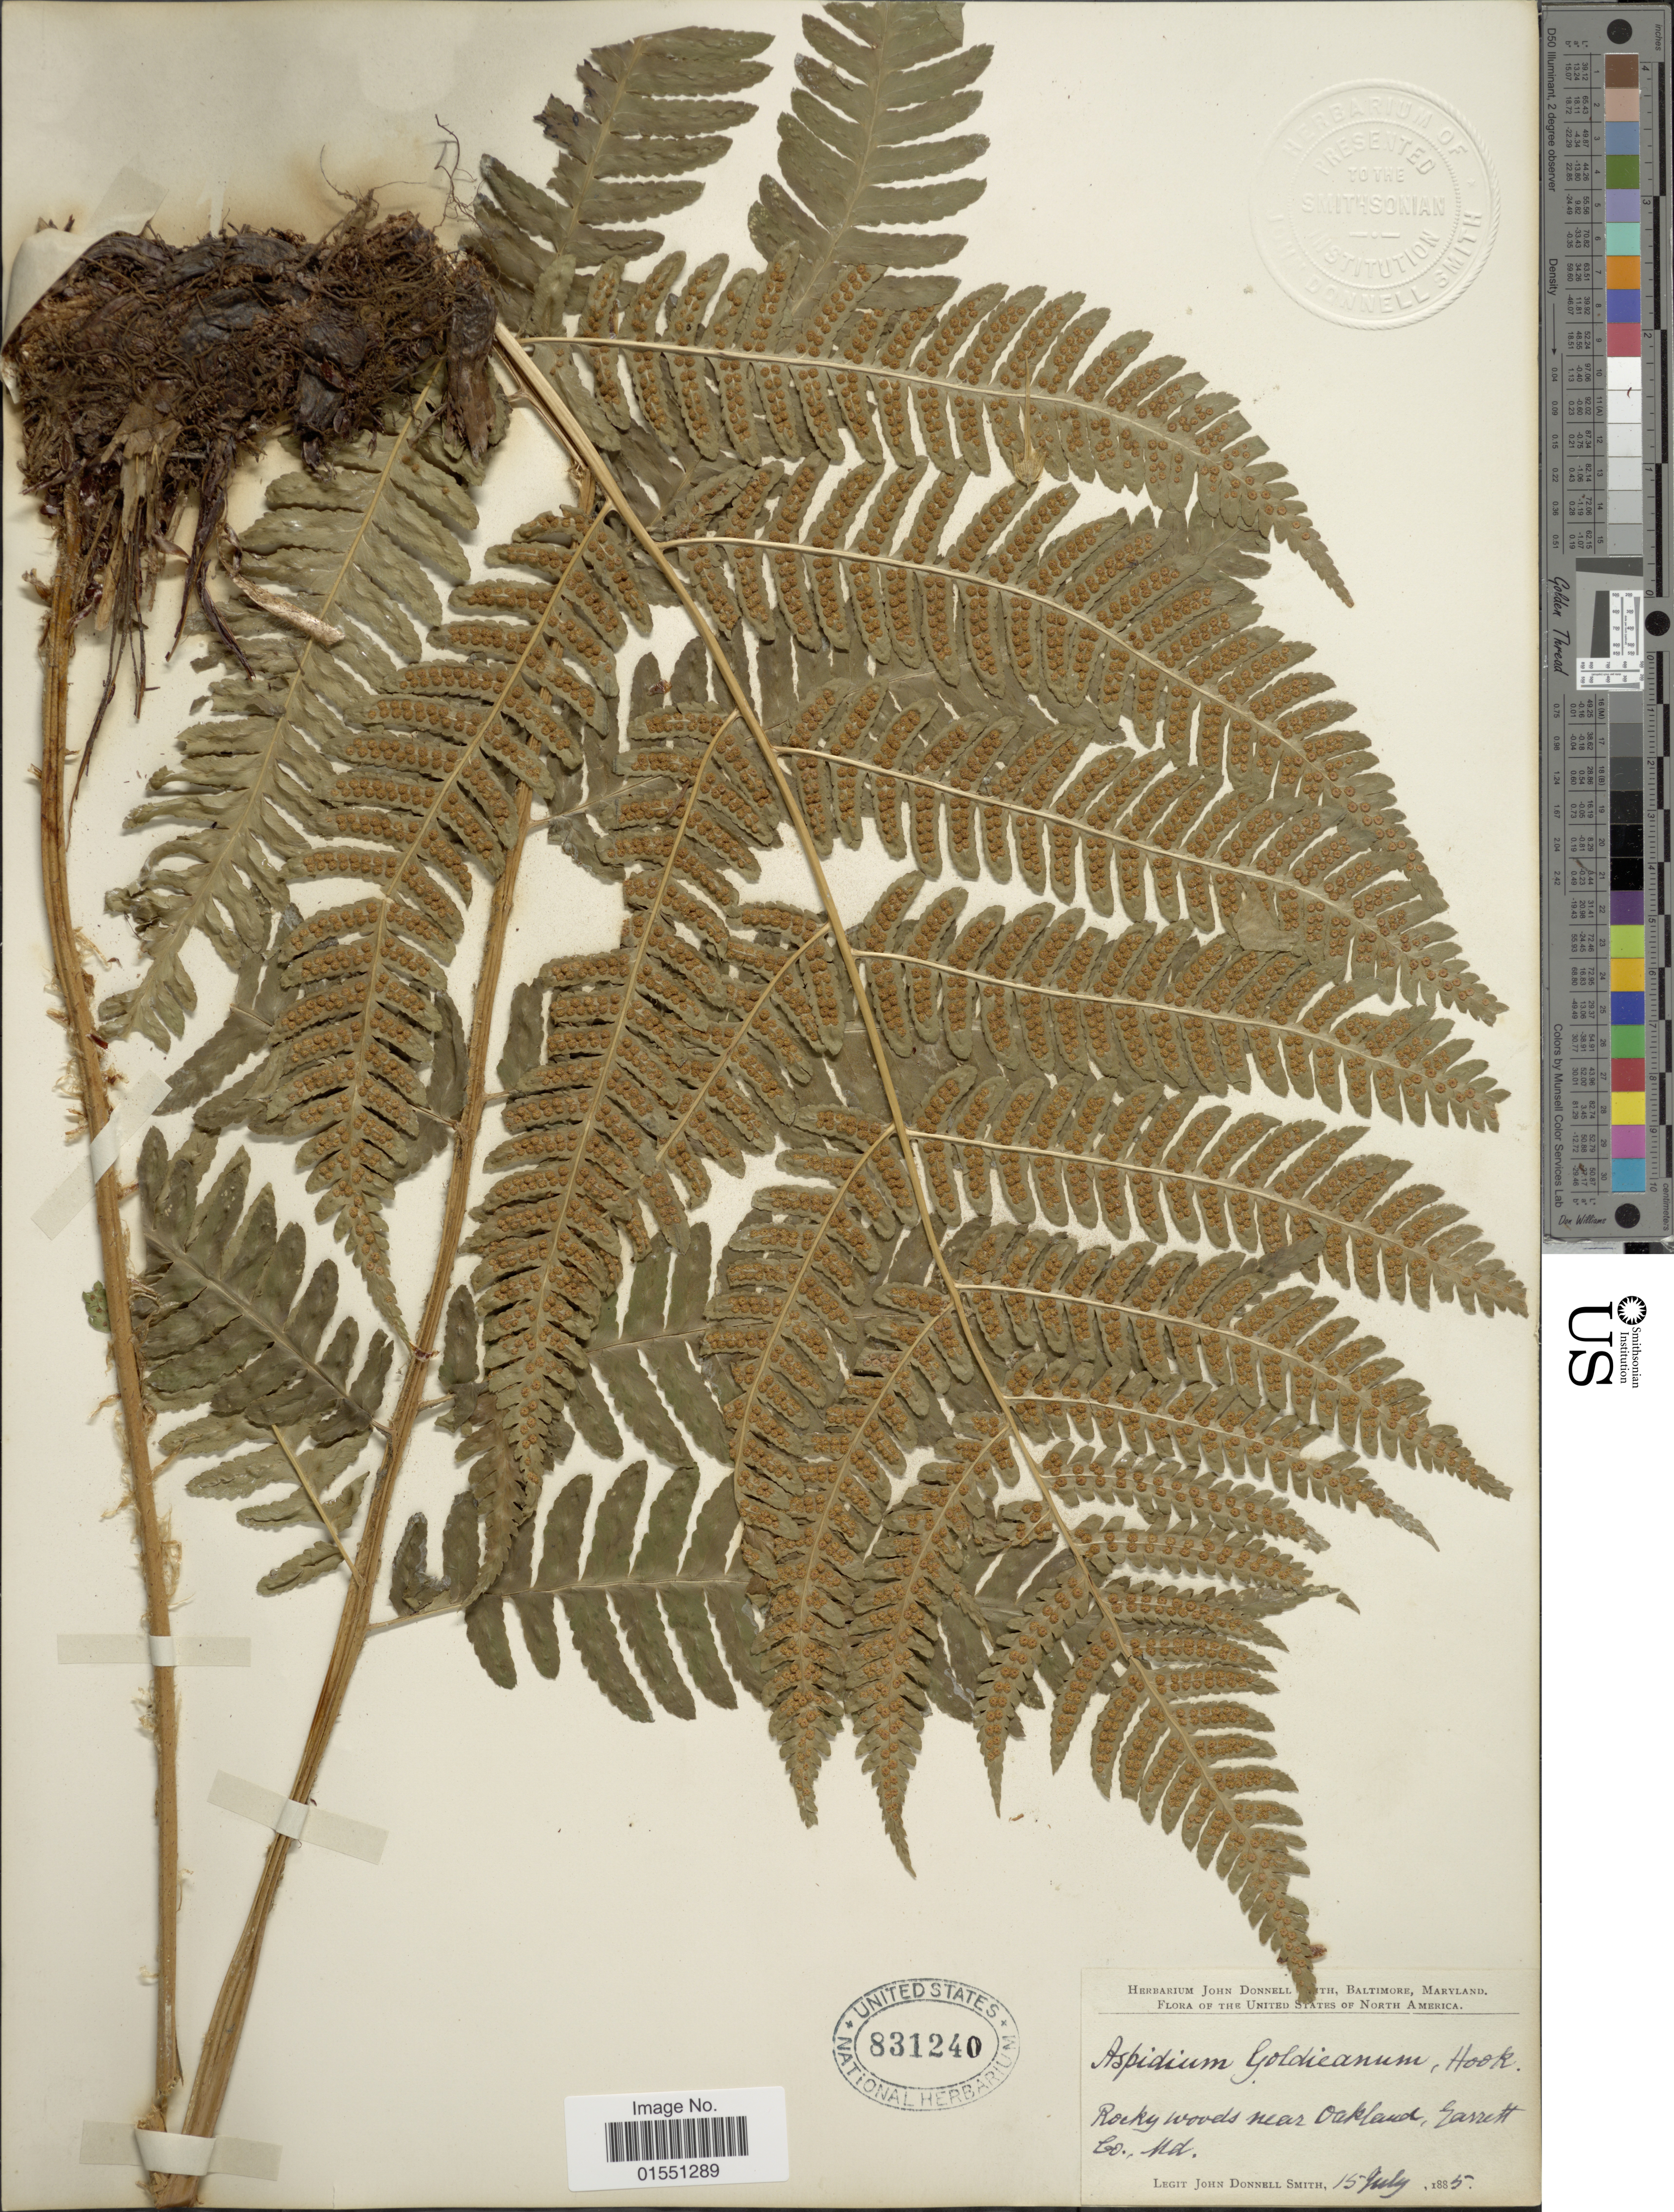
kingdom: Plantae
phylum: Tracheophyta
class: Polypodiopsida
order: Polypodiales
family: Dryopteridaceae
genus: Dryopteris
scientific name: Dryopteris goldiana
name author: (Hook. ex Goldie) A. Gray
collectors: J. Donnell Smith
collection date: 1885-07-15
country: United States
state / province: Maryland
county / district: Garrett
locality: Rocky woods near Oakland, Garrett Co.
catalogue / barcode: US 831240